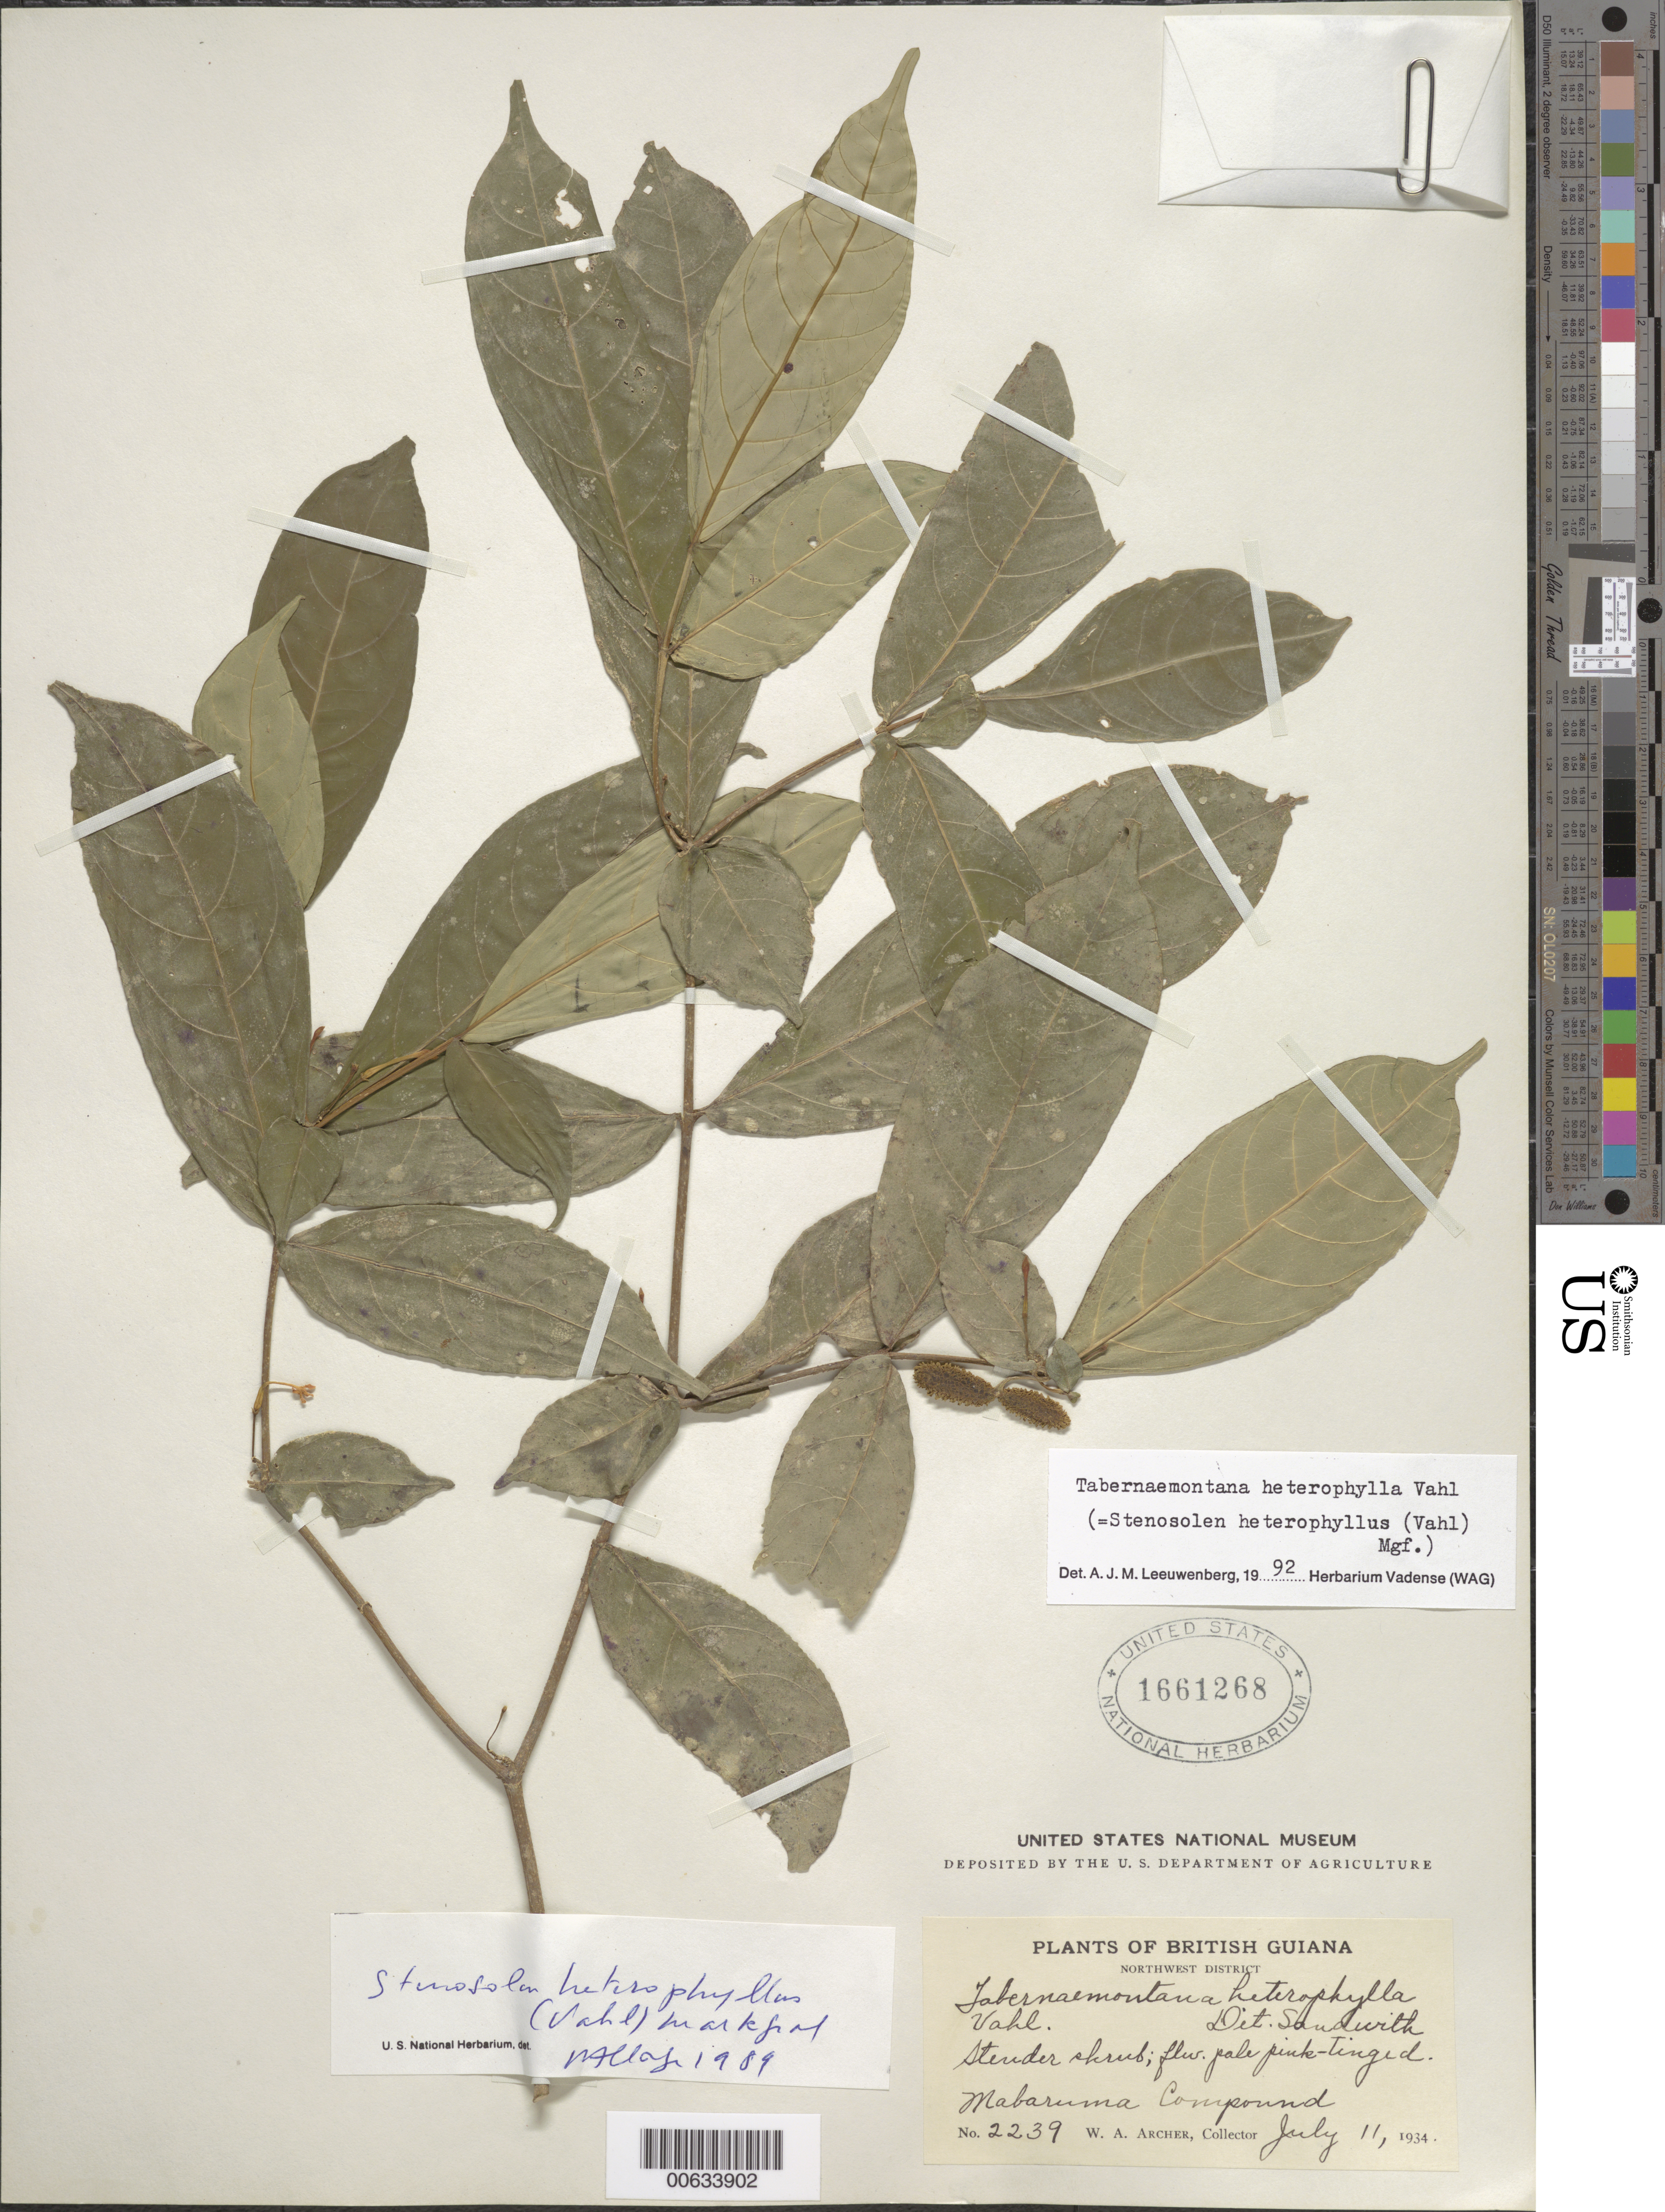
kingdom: Plantae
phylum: Tracheophyta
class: Magnoliopsida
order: Gentianales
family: Apocynaceae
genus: Tabernaemontana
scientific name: Tabernaemontana heterophylla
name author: Vahl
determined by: Leeuwenberg, A. J. M.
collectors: W. A. Archer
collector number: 2239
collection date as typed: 11-Jul-34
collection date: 1934-07-11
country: Guyana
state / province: Barima-Waini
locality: Mabaruma Compound, NW Dist.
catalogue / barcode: US 1661268